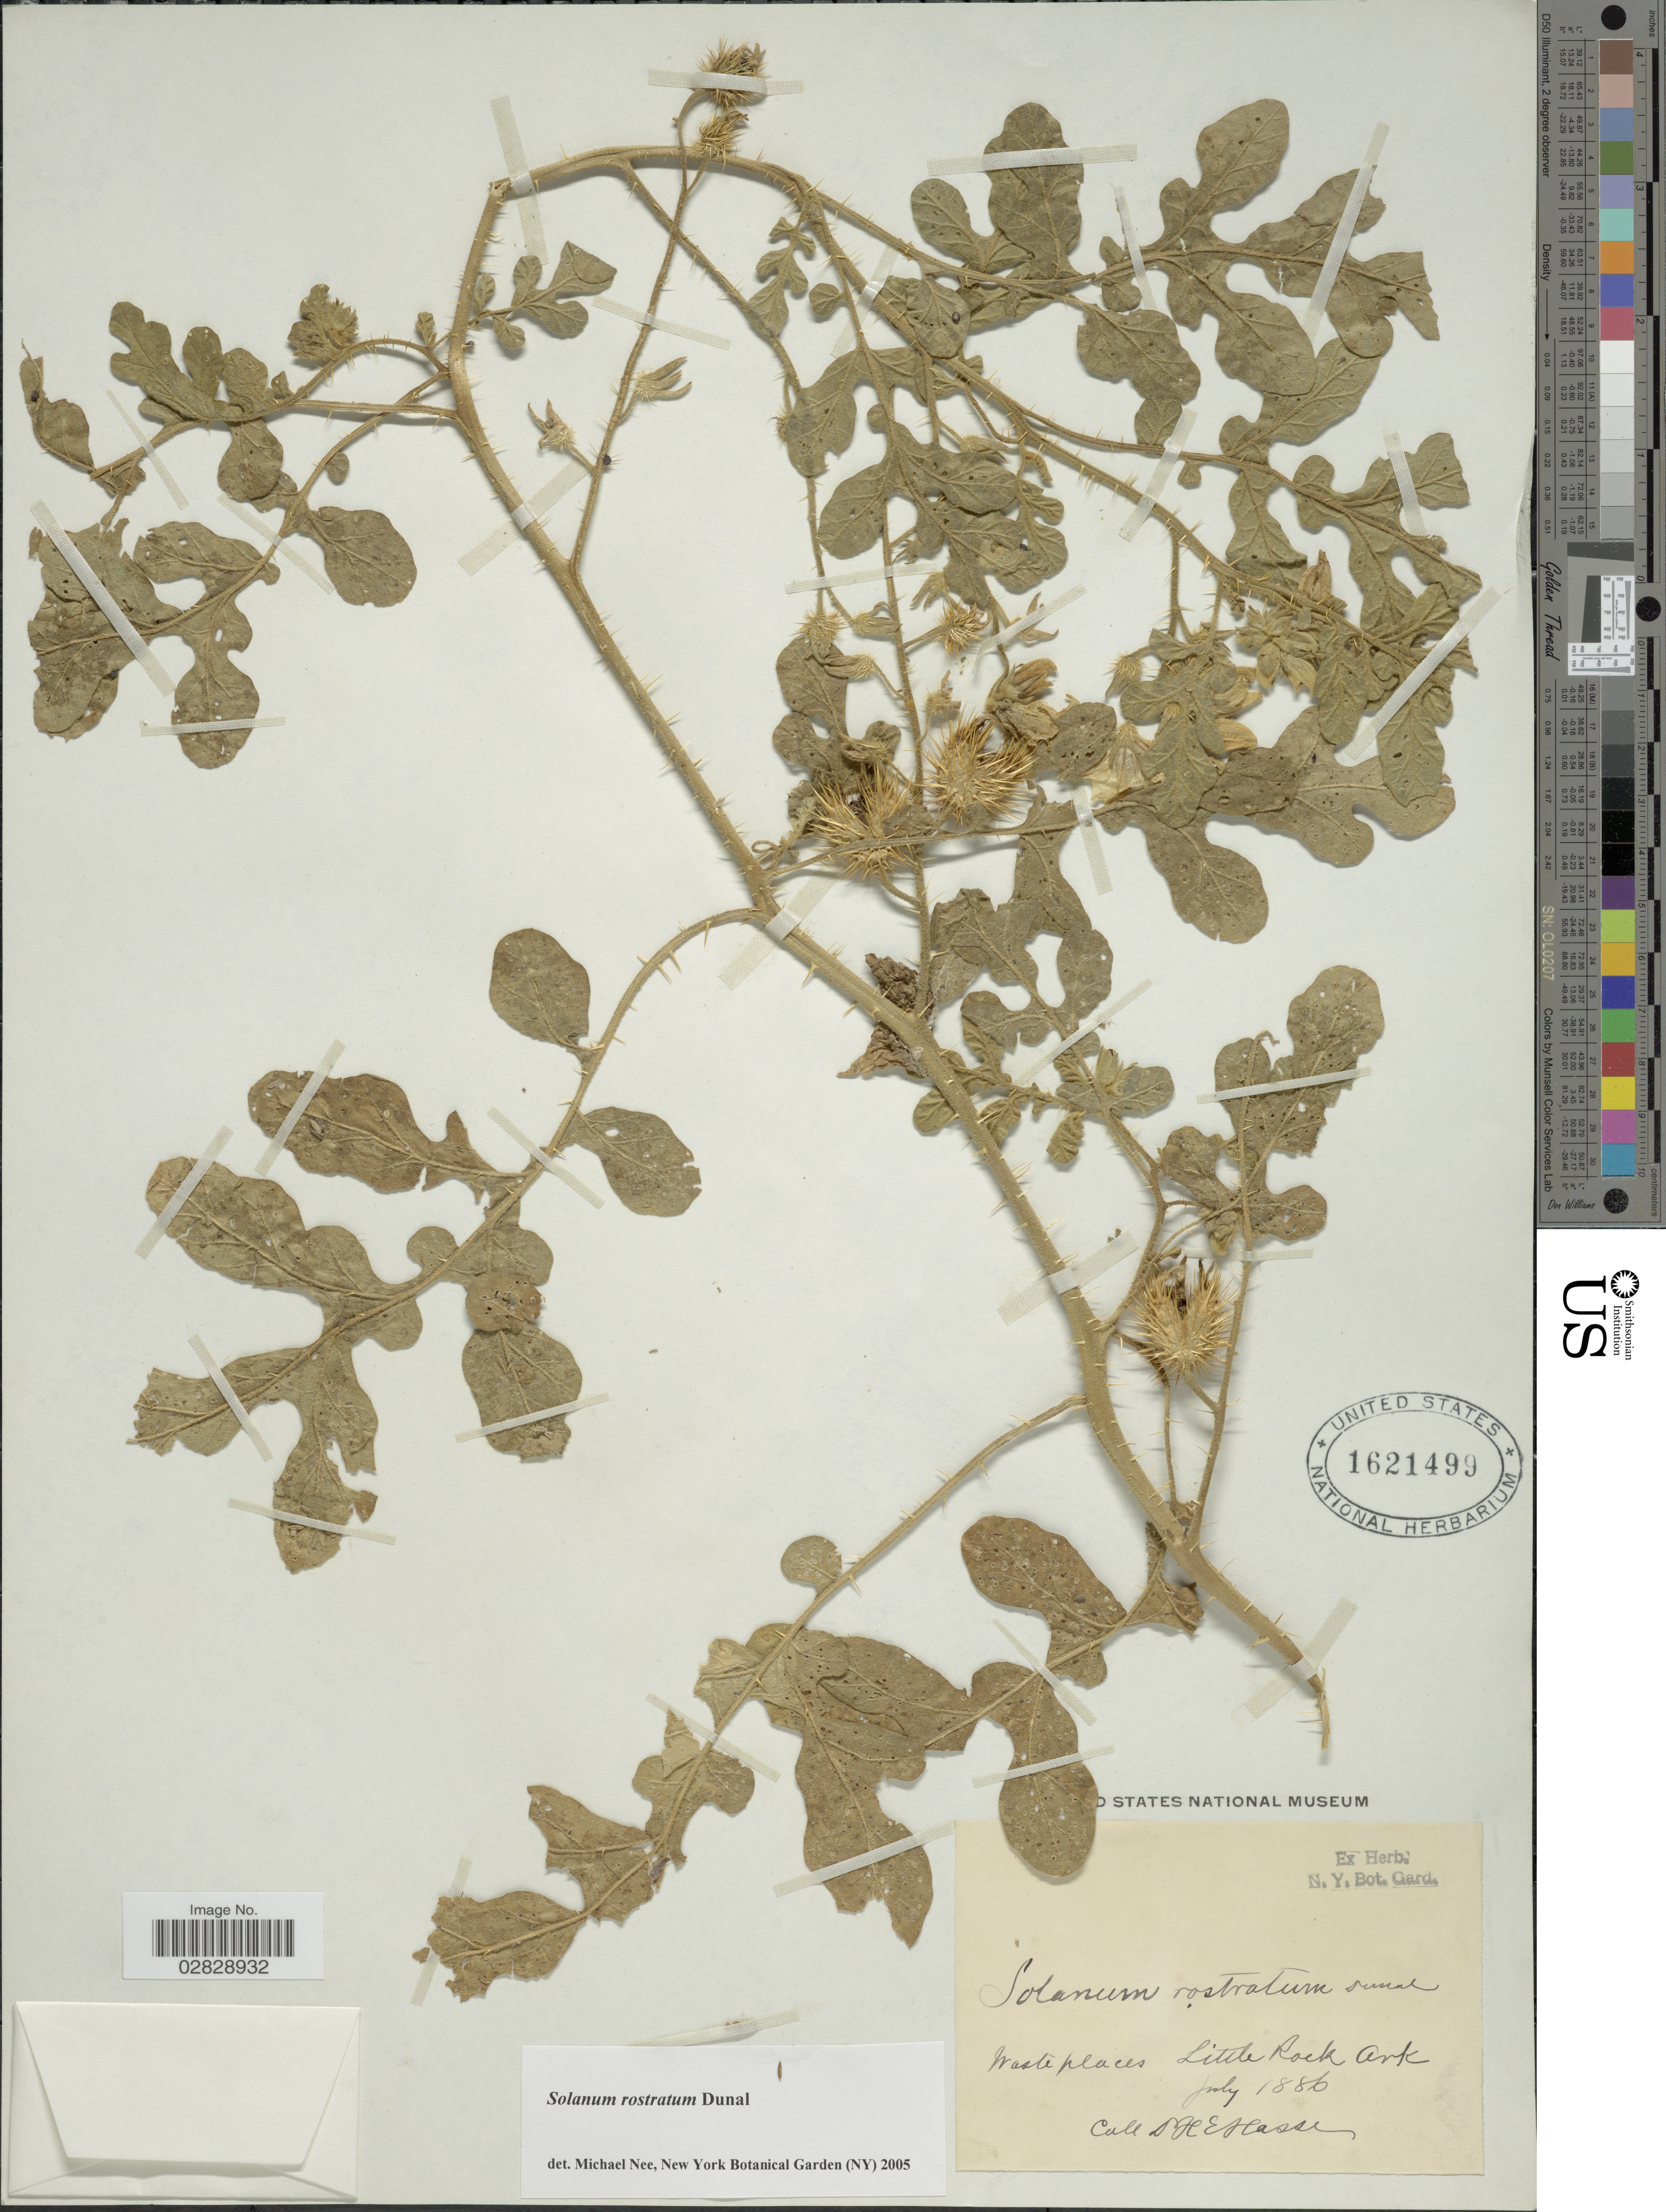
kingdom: Plantae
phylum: Tracheophyta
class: Magnoliopsida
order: Solanales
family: Solanaceae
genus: Solanum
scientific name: Solanum rostratum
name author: Dunal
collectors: H. E. Hasse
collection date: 1886-07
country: United States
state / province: Arkansas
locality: Little Rock.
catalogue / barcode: US 1621499